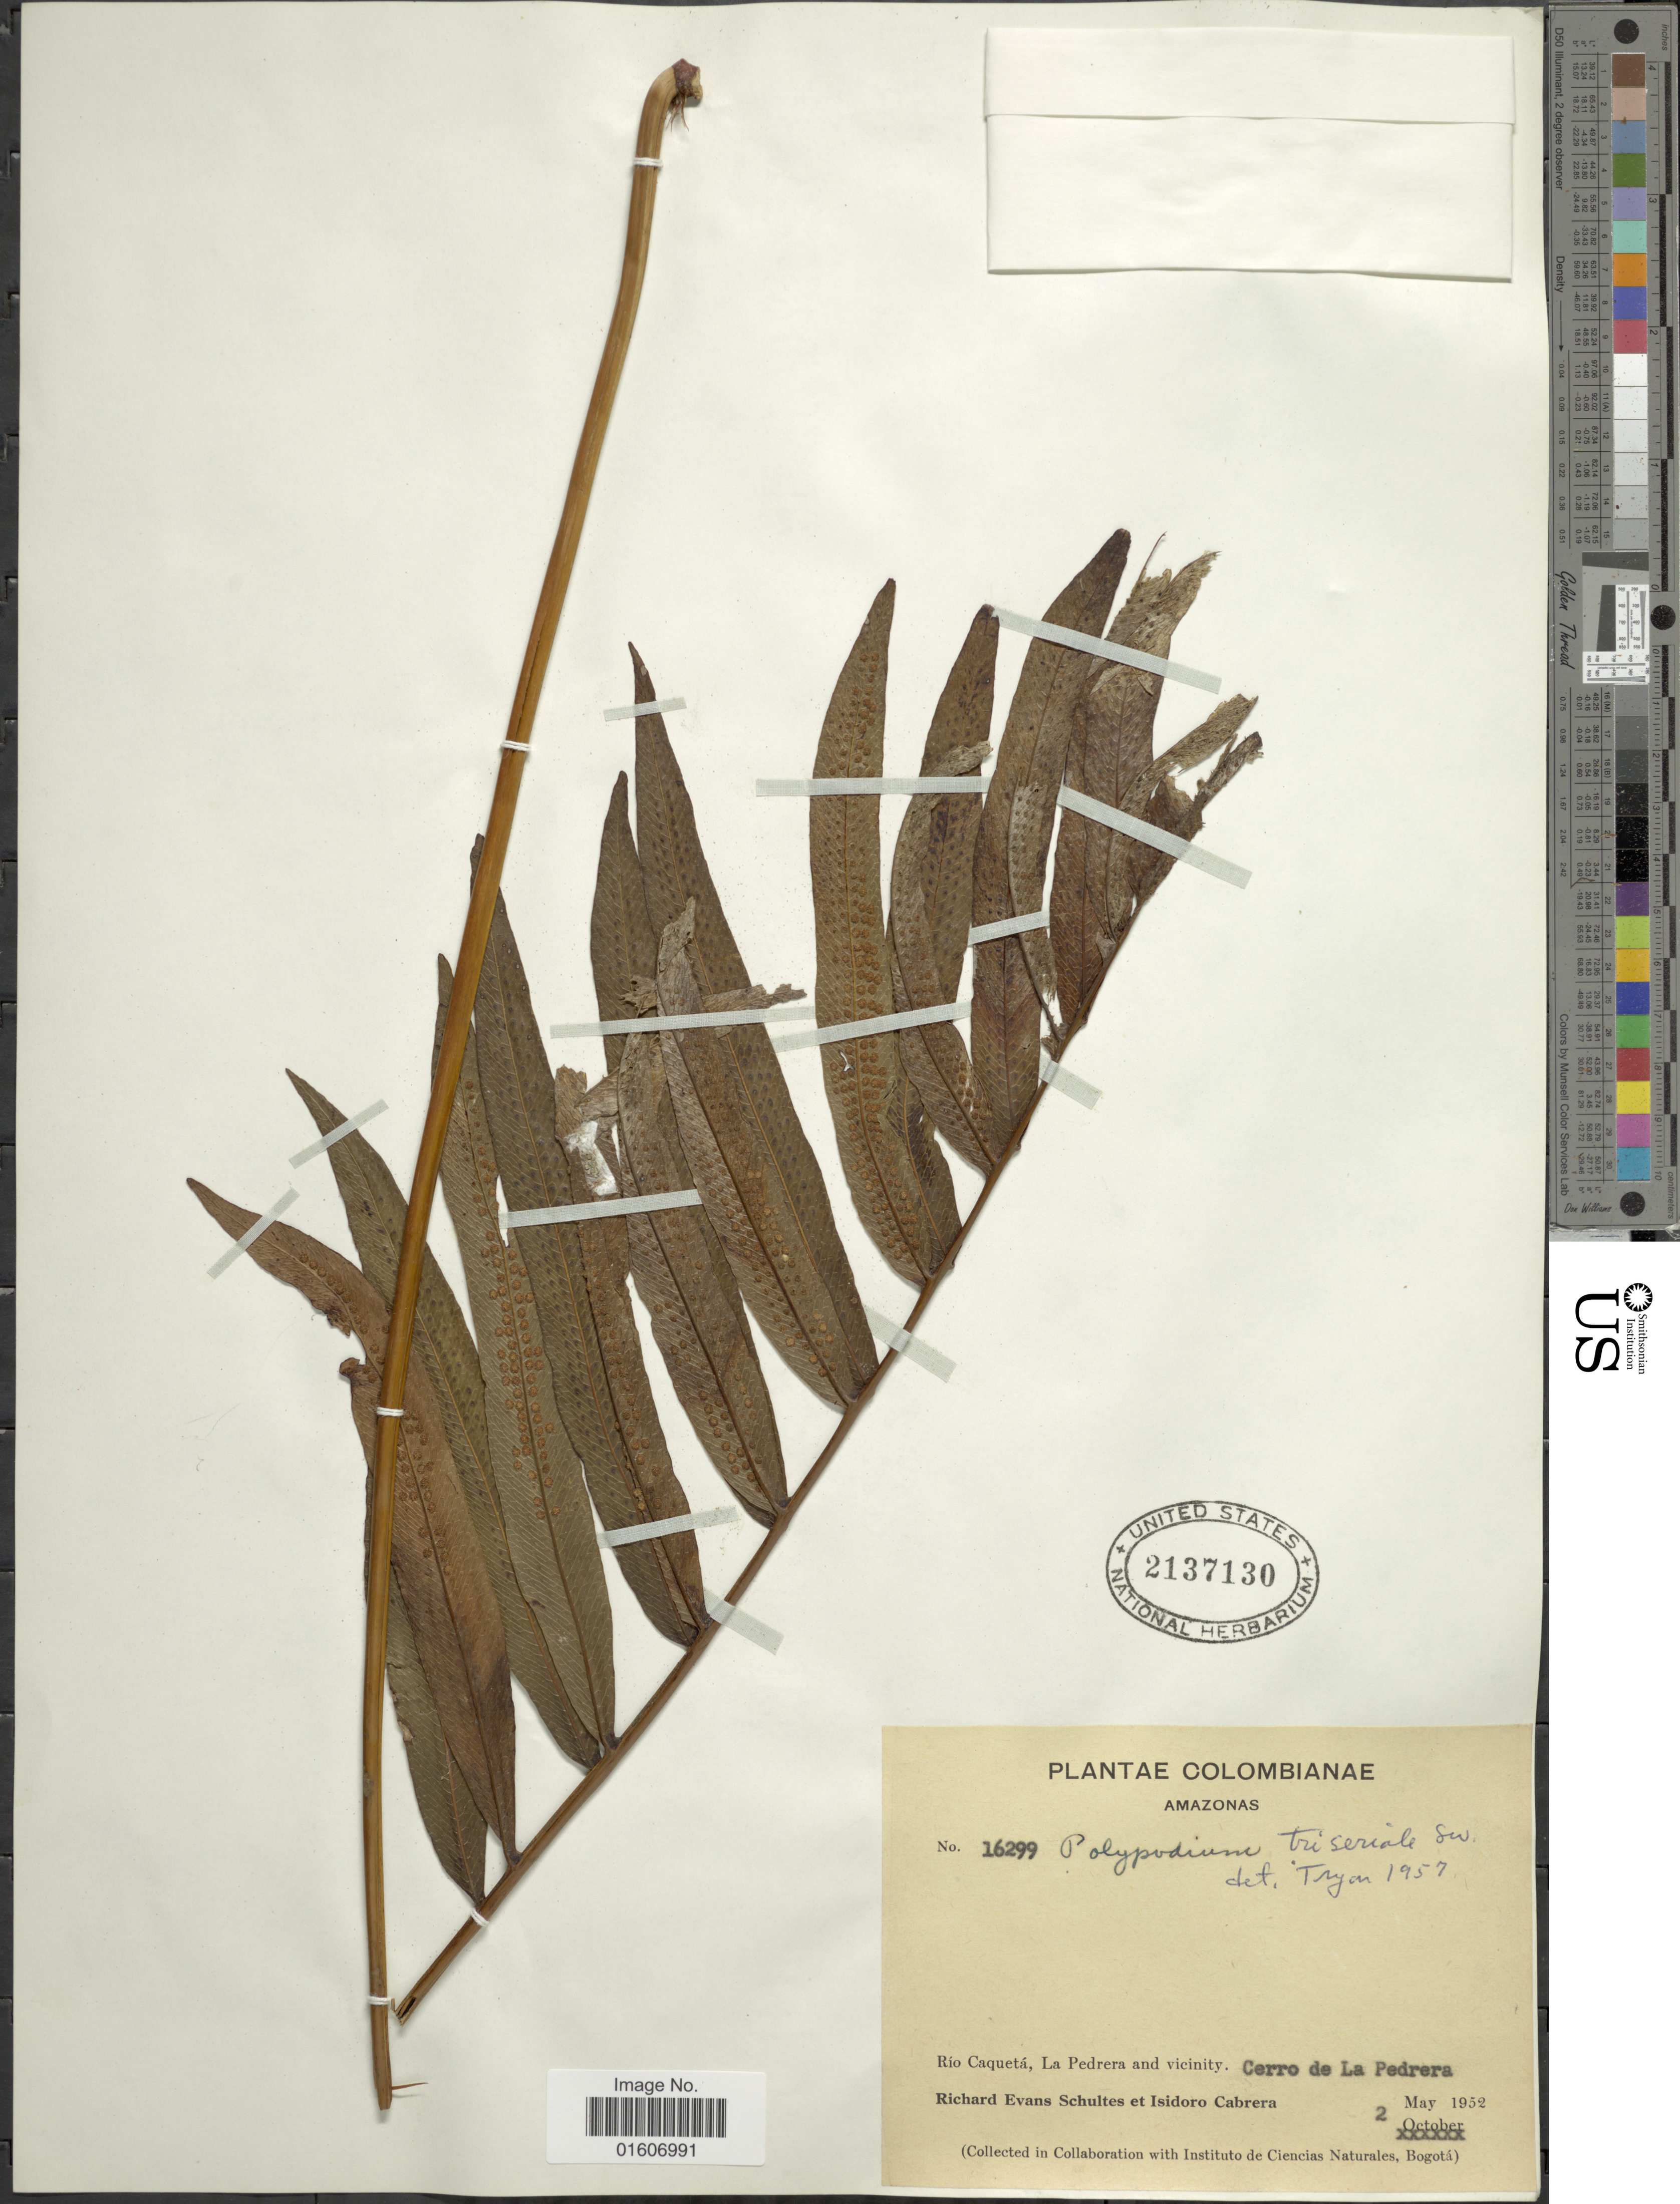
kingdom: Plantae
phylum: Tracheophyta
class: Polypodiopsida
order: Polypodiales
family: Polypodiaceae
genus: Serpocaulon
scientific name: Serpocaulon triseriale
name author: (Sw.) A.R. Sm.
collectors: R. E. Schultes & I. Cabrera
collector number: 16299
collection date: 1952-05-02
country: Peru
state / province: Amazonas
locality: Río Caquetá, La Pedrera and vicinity. Cerro de La Pedrera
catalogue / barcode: US 2137130